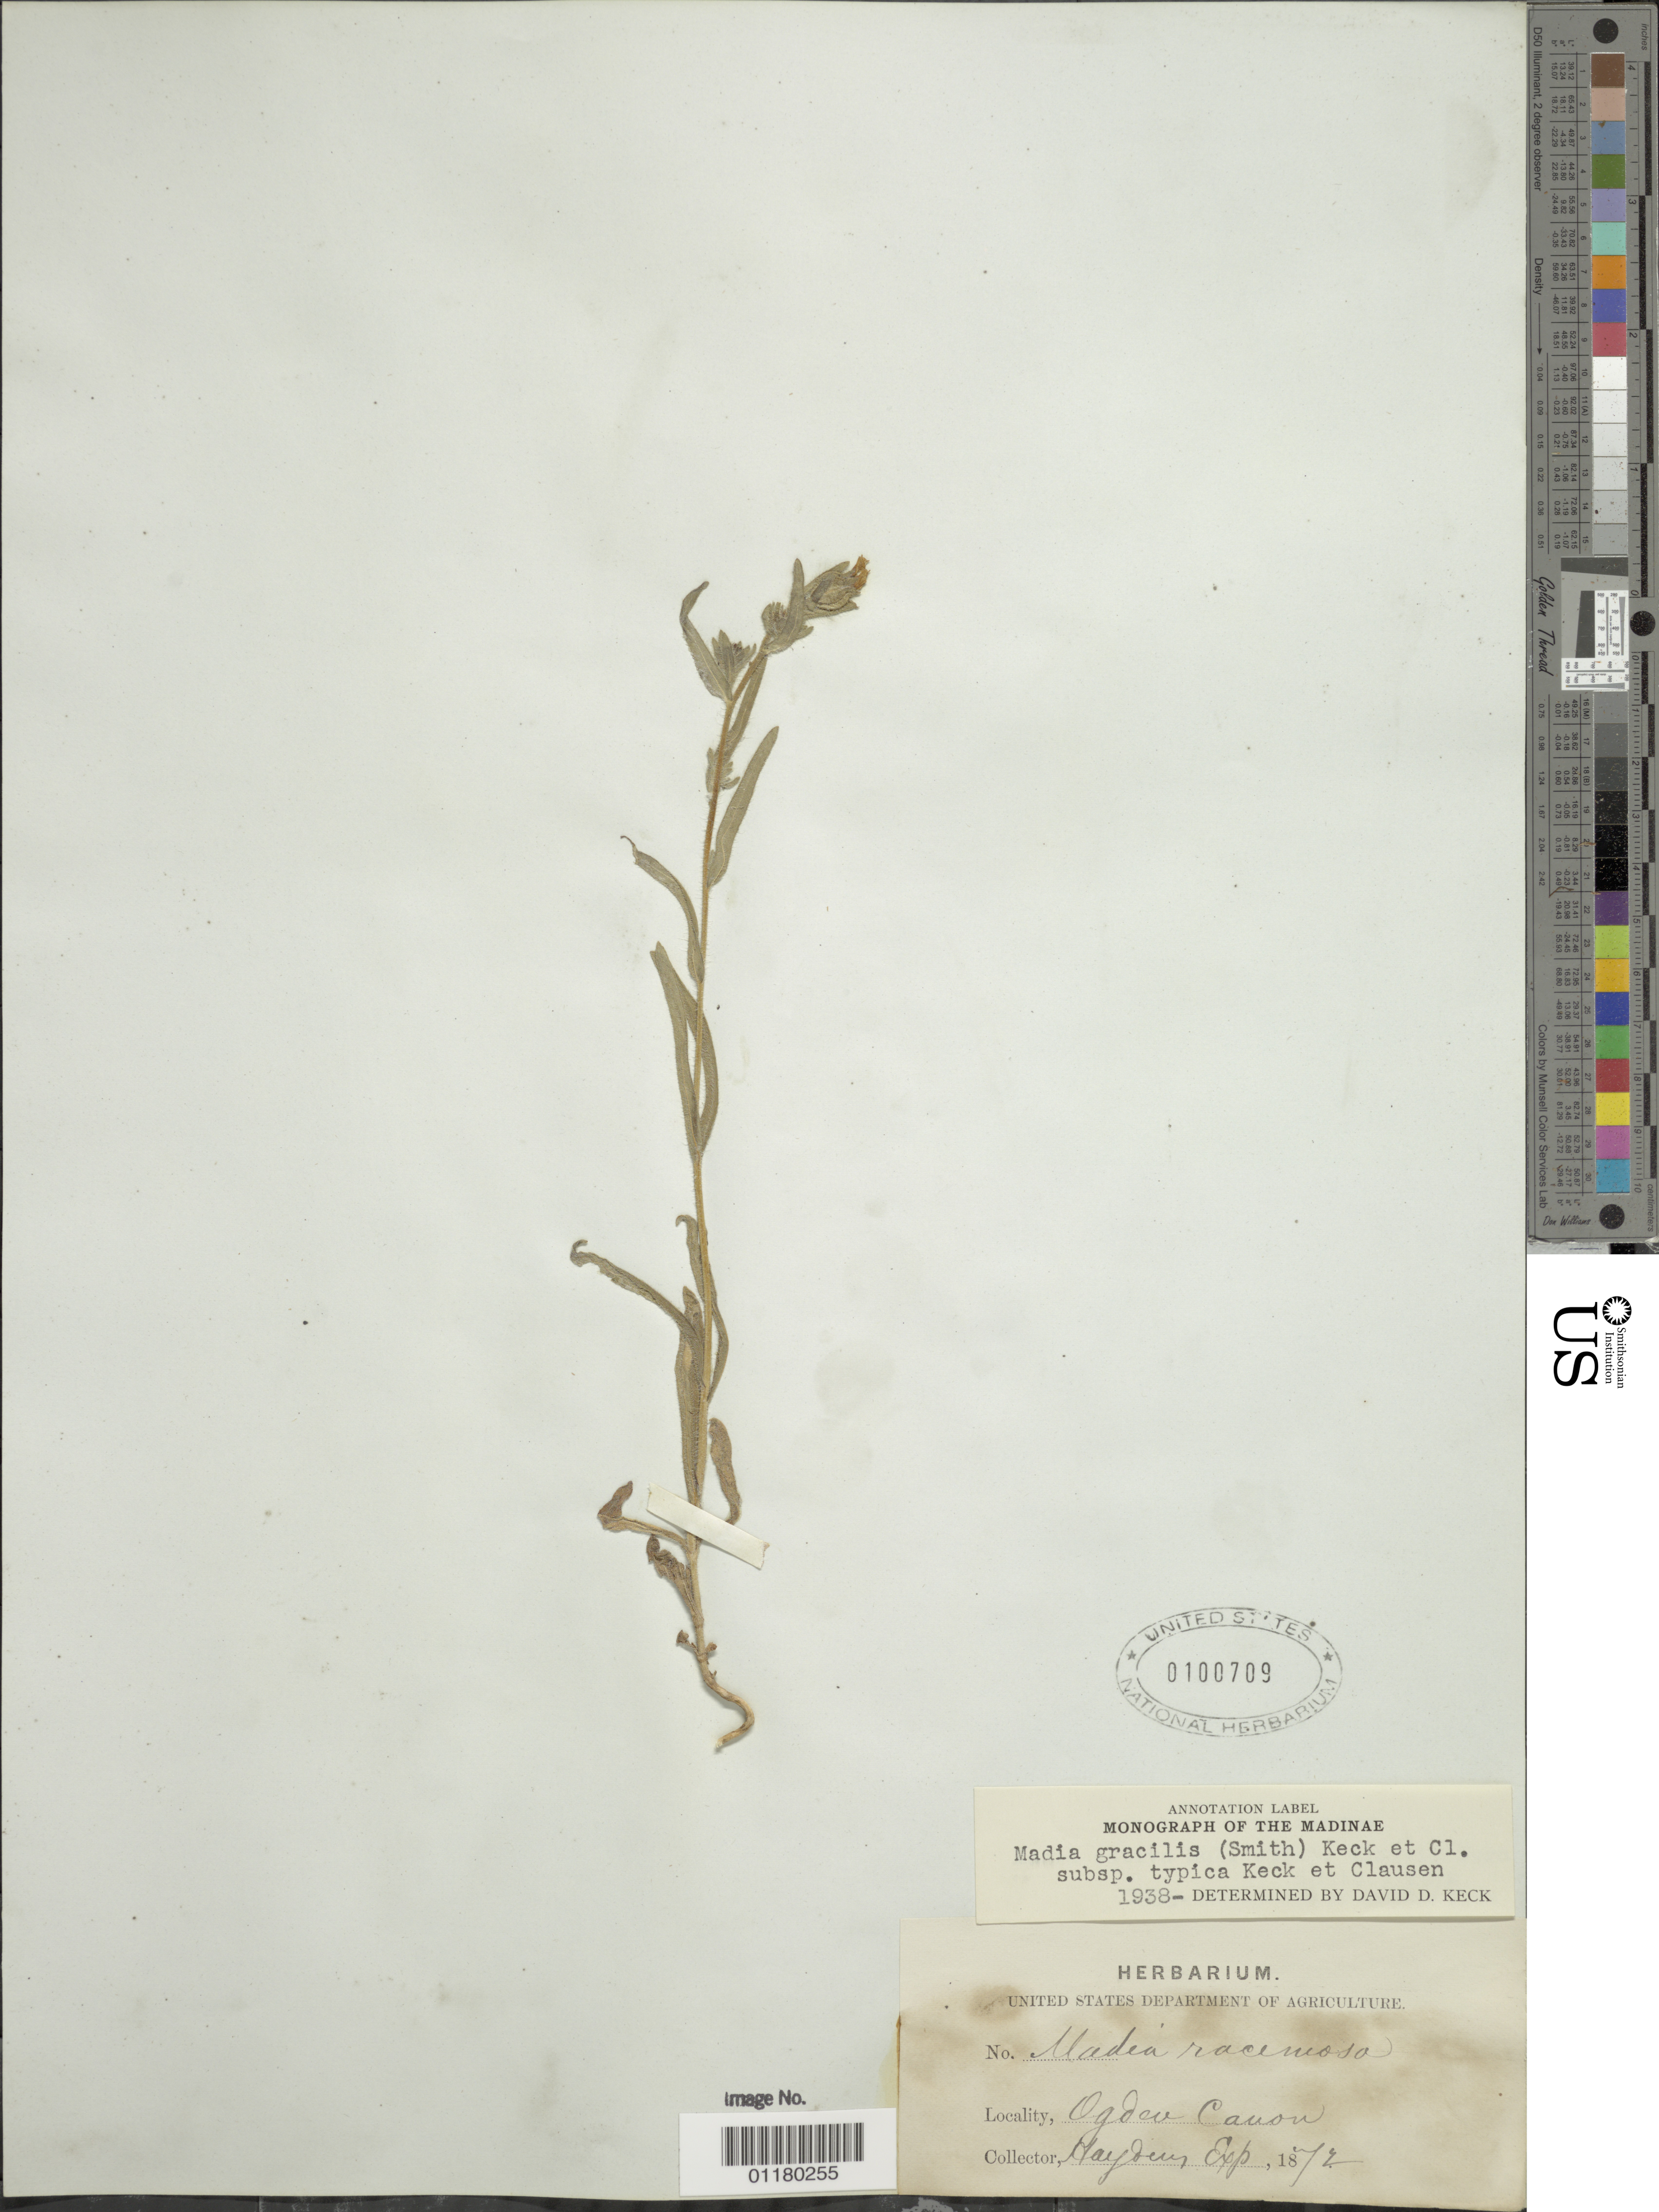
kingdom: Plantae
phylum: Tracheophyta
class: Magnoliopsida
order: Asterales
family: Asteraceae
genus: Madia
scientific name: Madia gracilis subsp. gracilis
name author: (Sm.) D.D. Keck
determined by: Keck, David D.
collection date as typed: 1872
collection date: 1872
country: United States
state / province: Utah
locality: Ogden Canyon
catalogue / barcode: US 100709